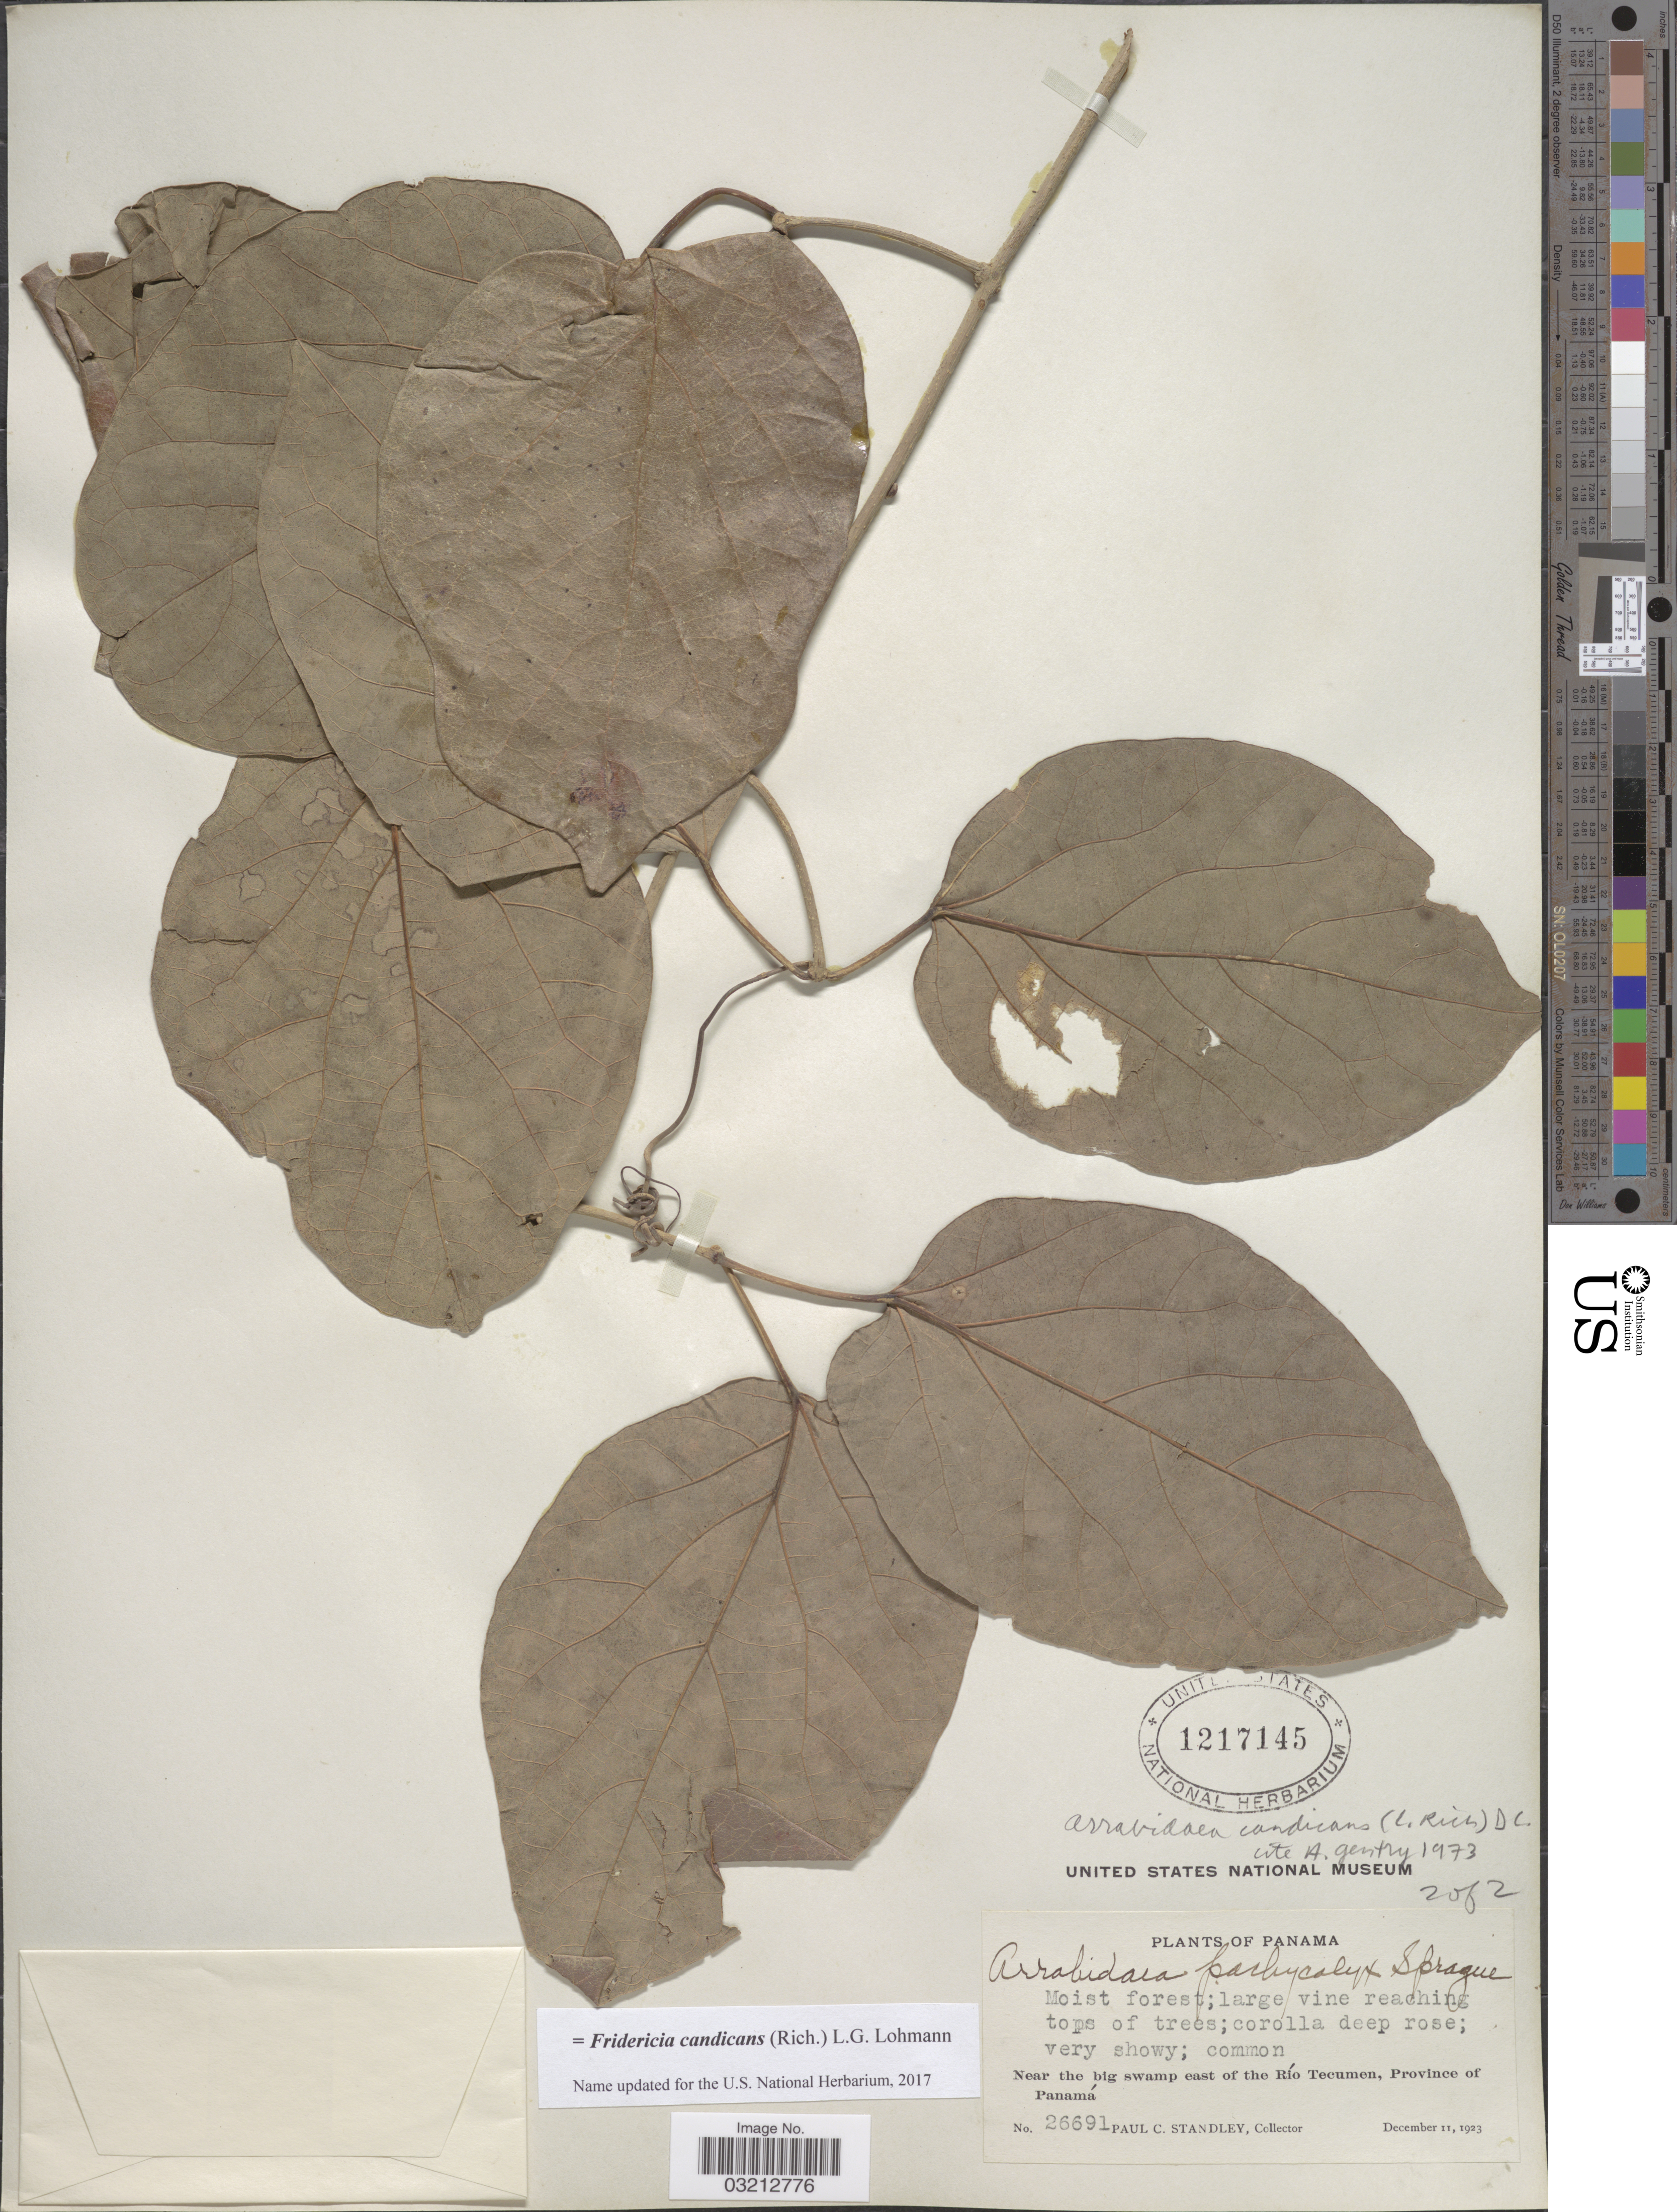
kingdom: Plantae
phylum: Tracheophyta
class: Magnoliopsida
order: Lamiales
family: Bignoniaceae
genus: Fridericia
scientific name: Fridericia candicans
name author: (Rich.) L.G. Lohmann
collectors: P. C. Standley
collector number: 26691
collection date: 1923-12-11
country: Panama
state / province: Panamá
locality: Near the big swamp east of the Río Tecumen.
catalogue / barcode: US 1217145